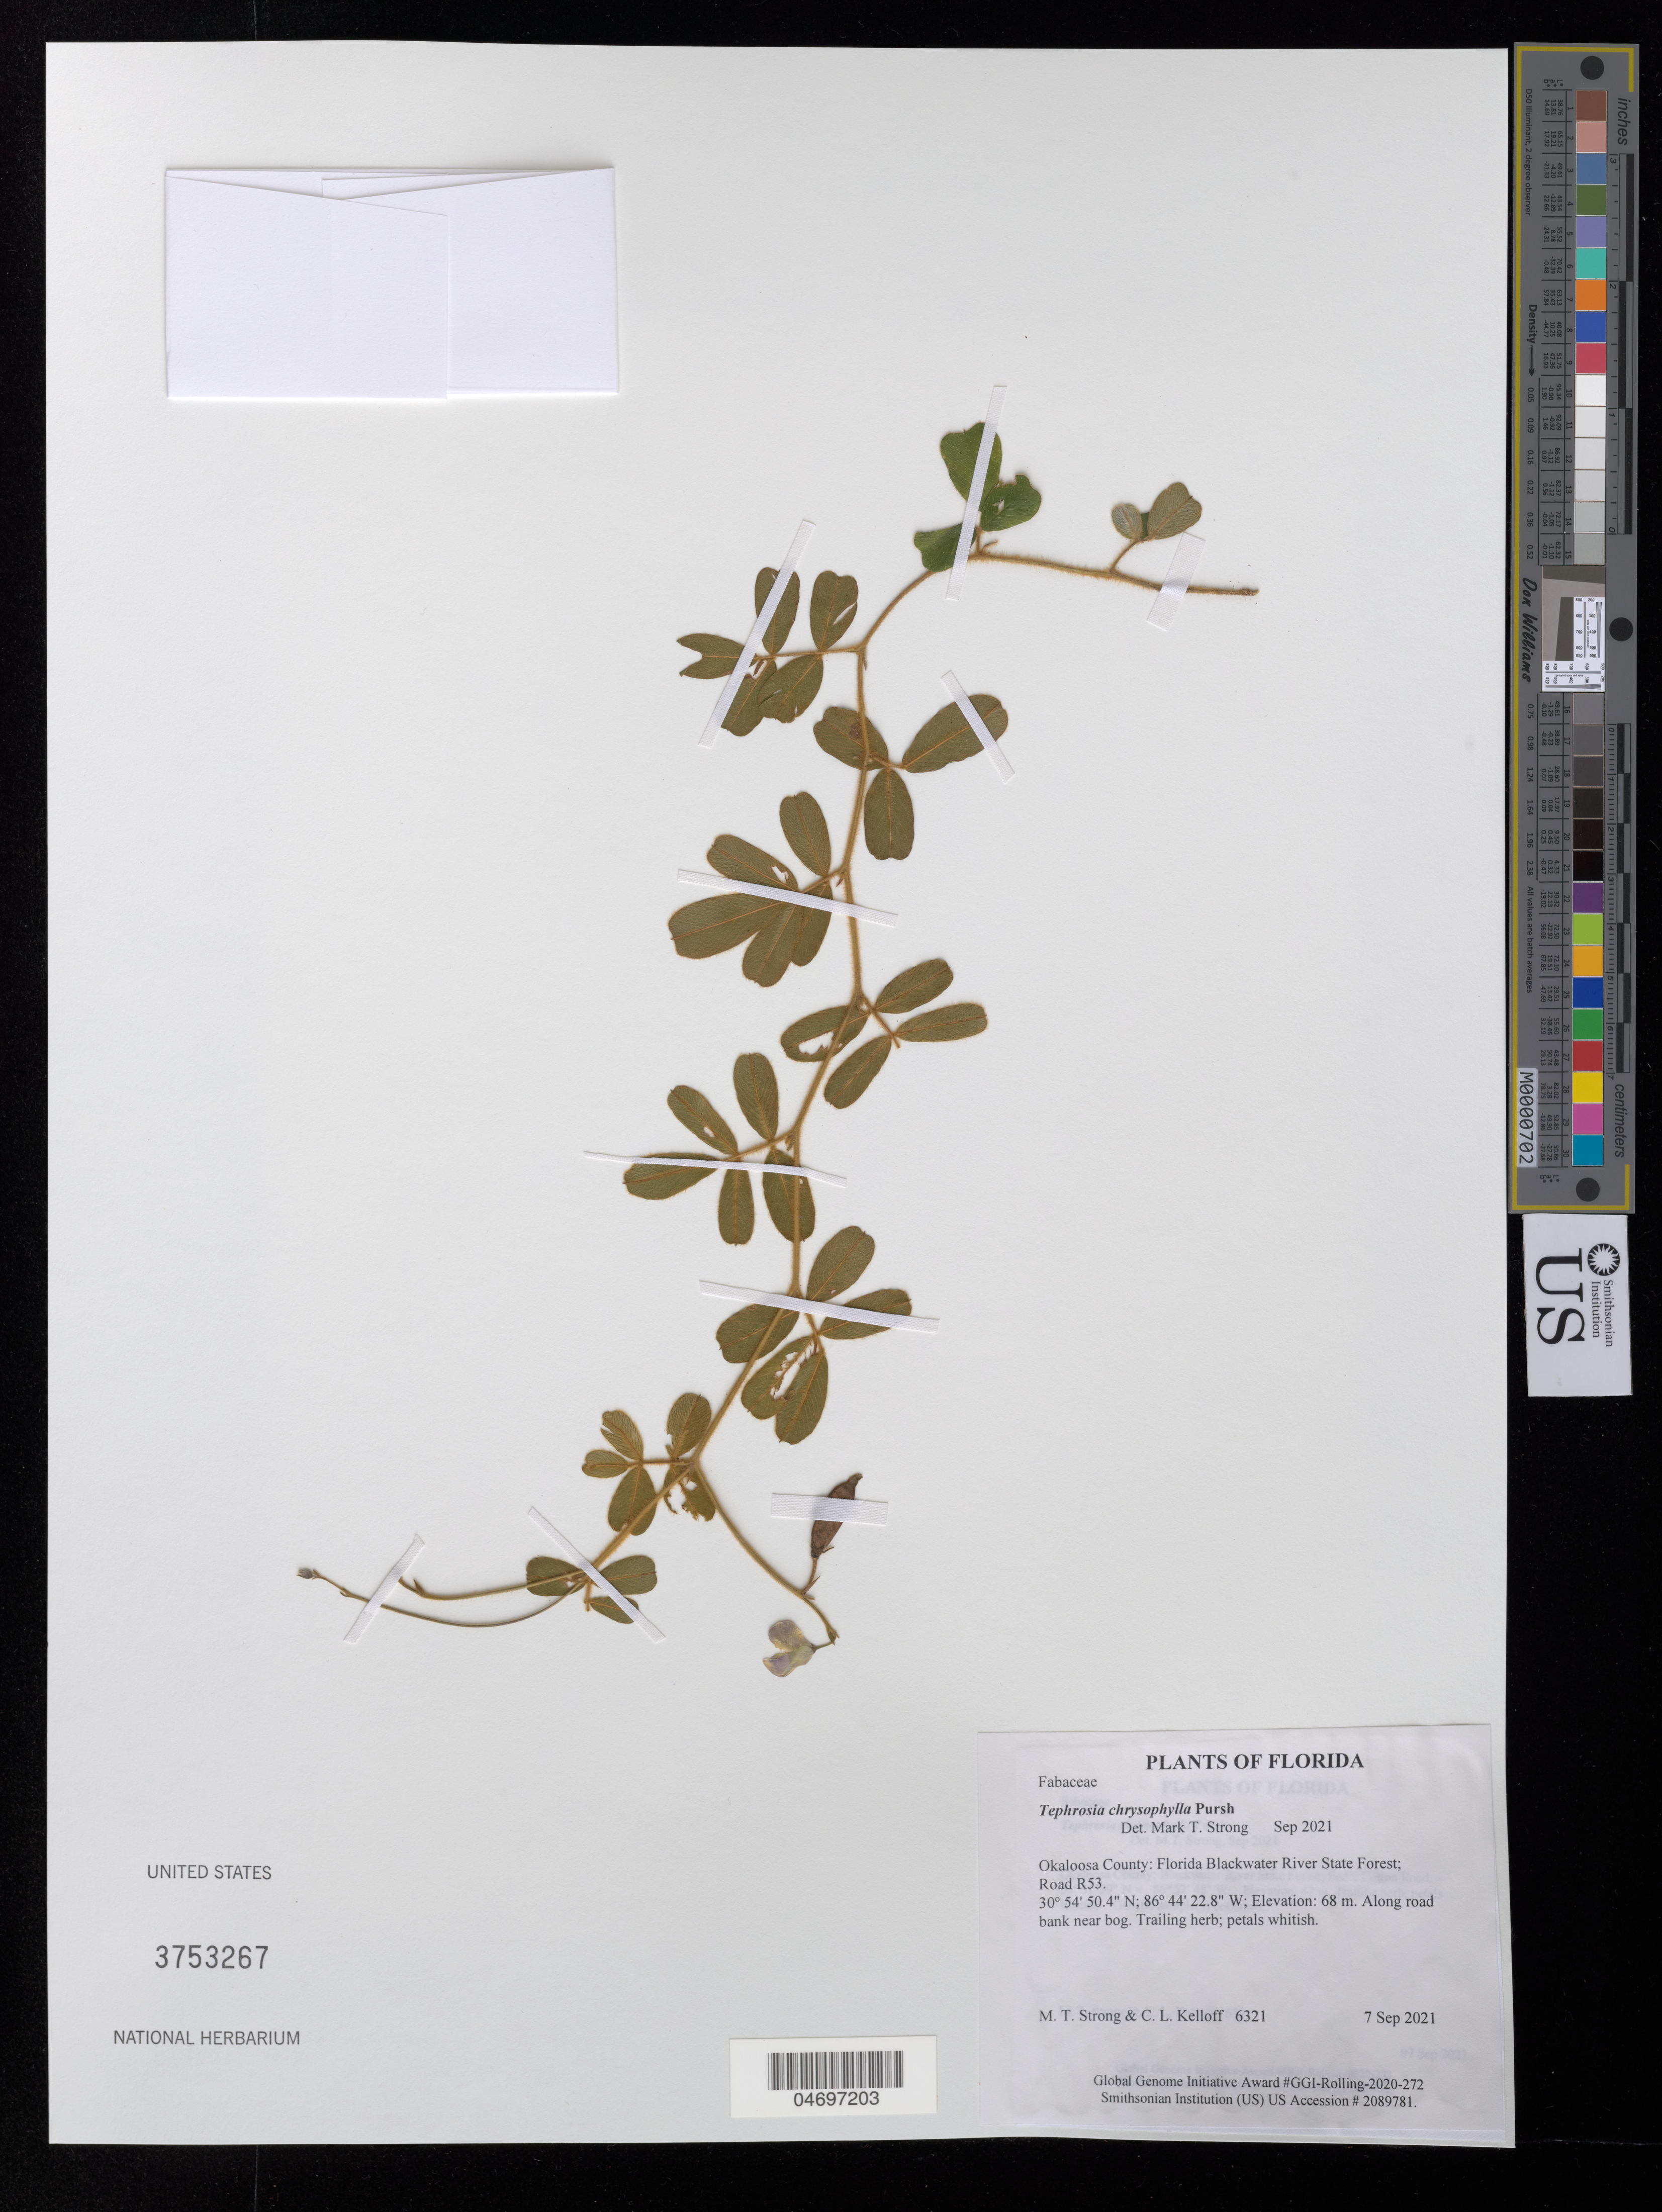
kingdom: Plantae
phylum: Tracheophyta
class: Magnoliopsida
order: Fabales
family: Fabaceae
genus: Tephrosia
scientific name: Tephrosia chrysophylla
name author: Pursh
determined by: Strong, Mark T.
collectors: M. T. Strong & C. L. Kelloff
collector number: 6321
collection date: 2021-09-07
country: United States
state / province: Florida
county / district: Okaloosa County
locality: Florida Blackwater River State Forest; Road R53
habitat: Along road bank near bog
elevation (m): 68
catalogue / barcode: US 3753267